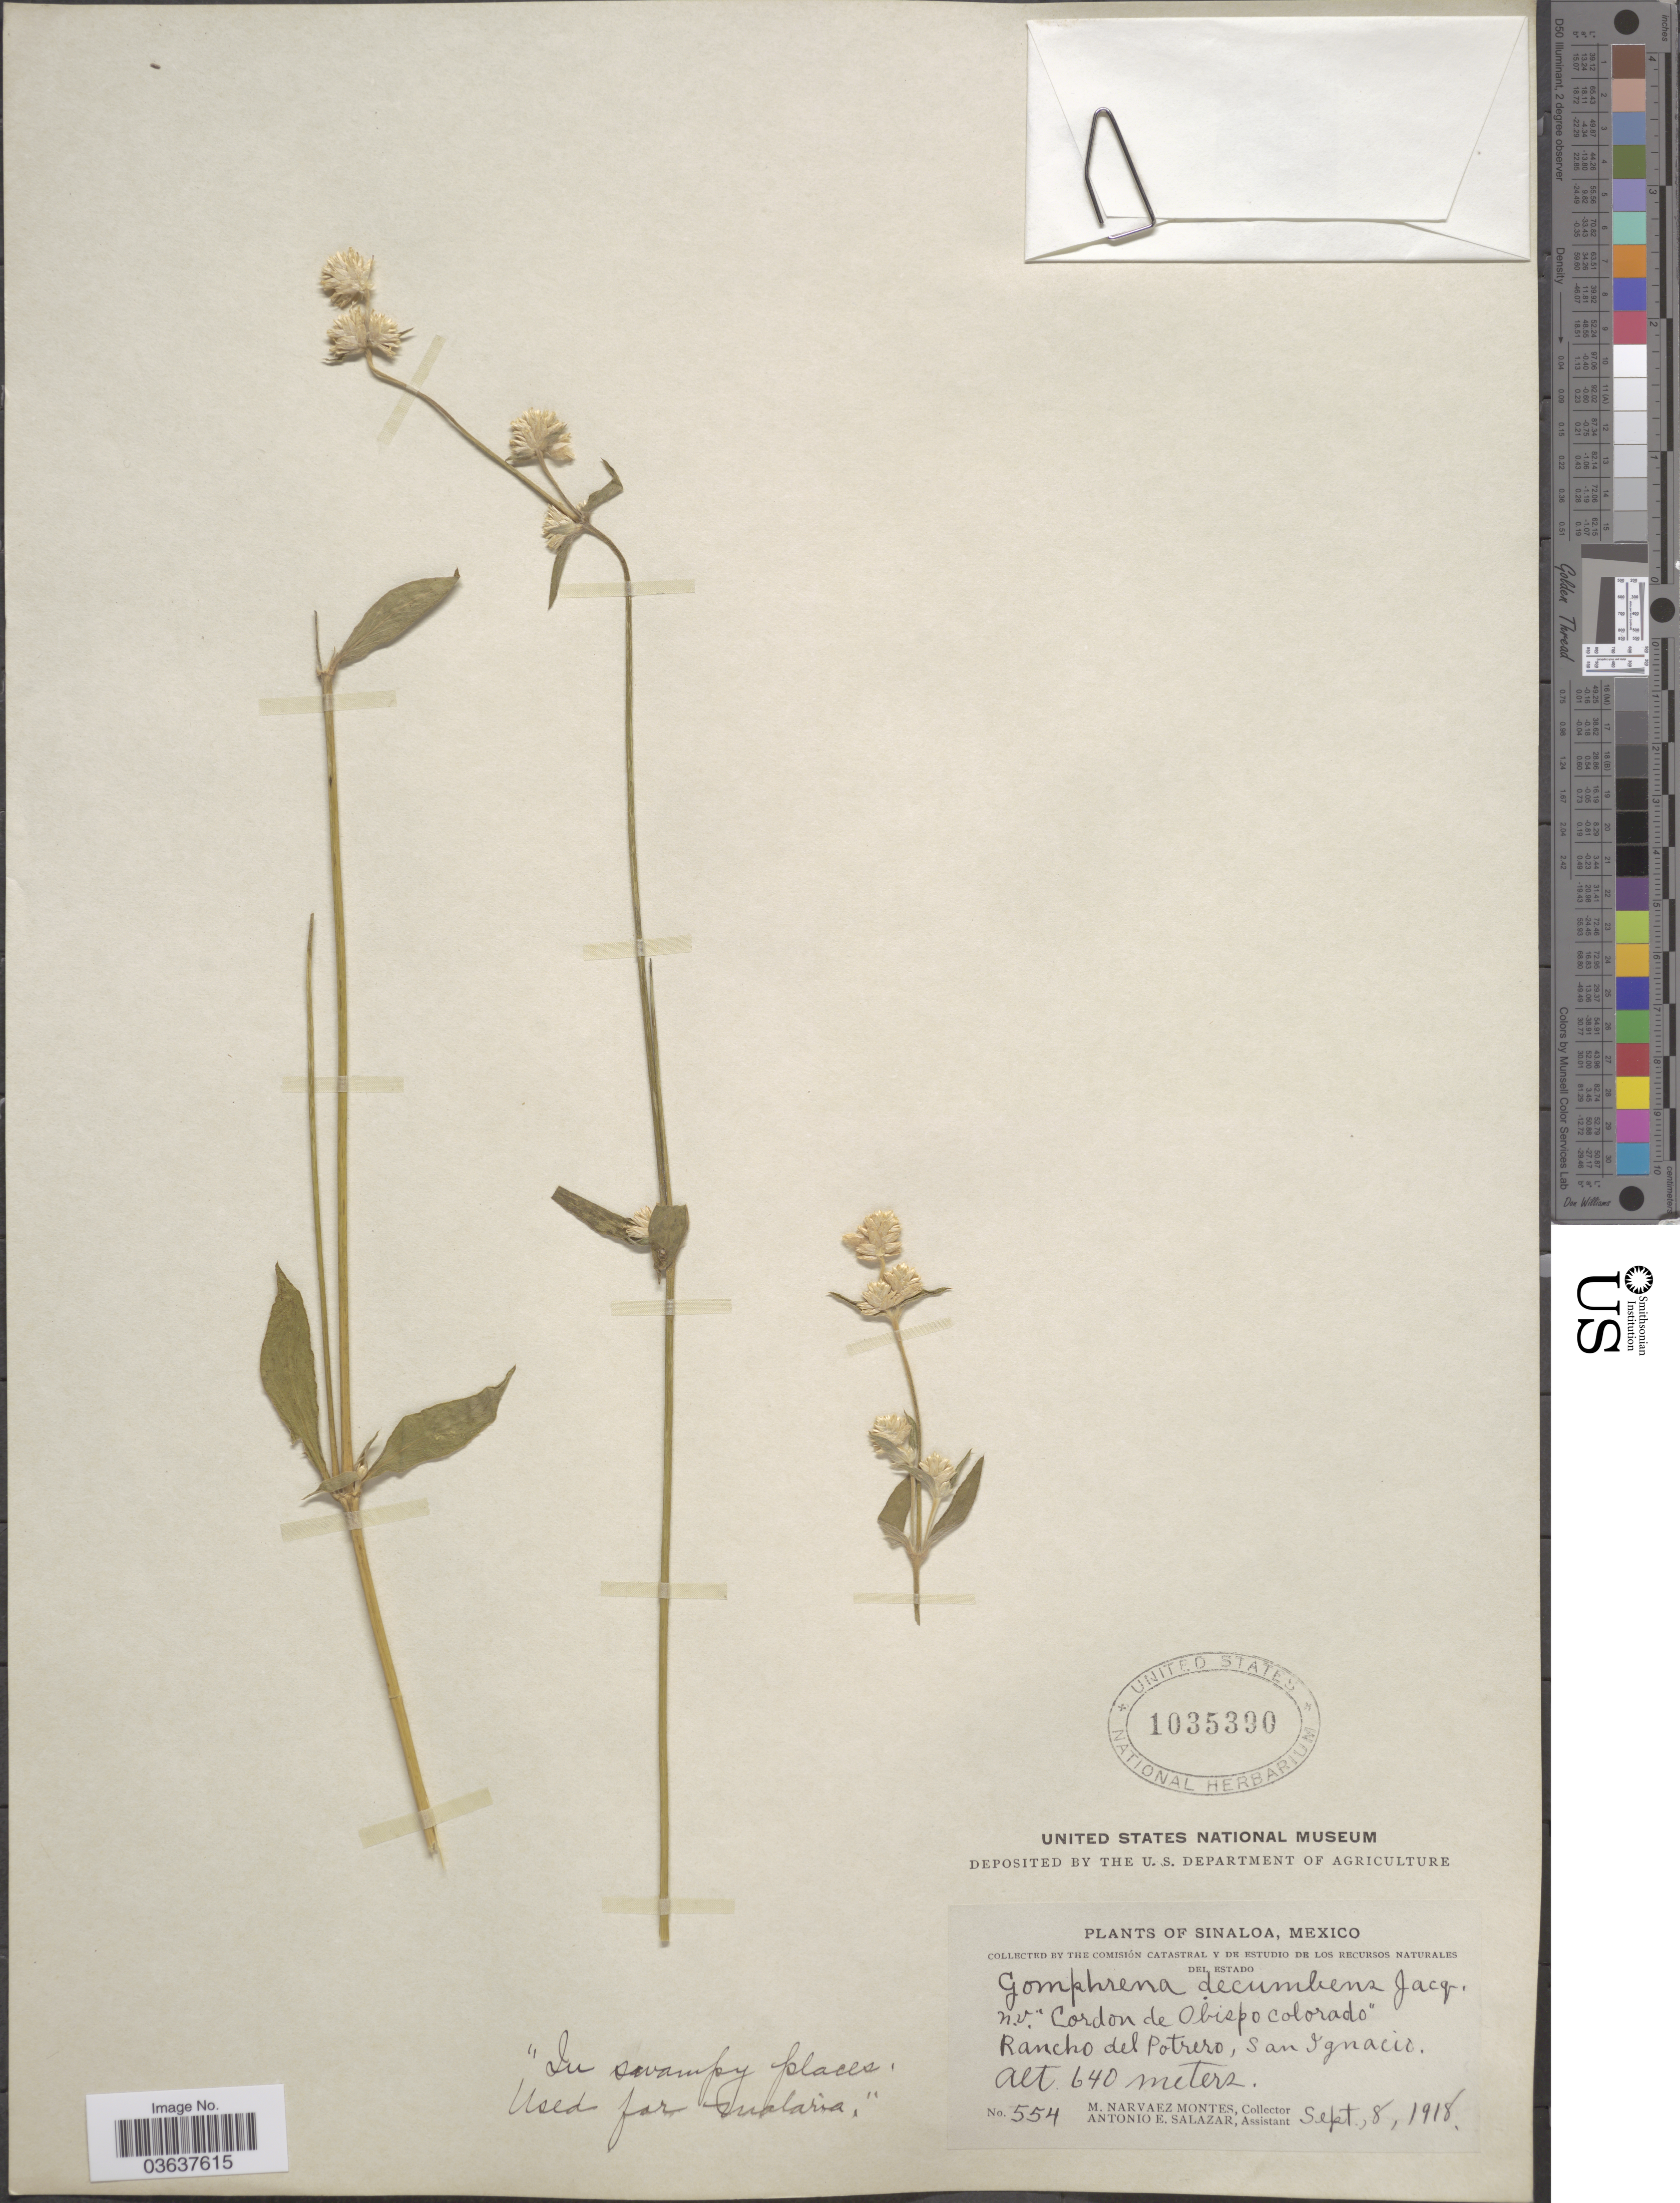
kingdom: Plantae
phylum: Tracheophyta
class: Magnoliopsida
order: Caryophyllales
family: Amaranthaceae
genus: Gomphrena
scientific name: Gomphrena decumbens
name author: Jacq.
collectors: M. Narvaez-Montes & A. E. Salazar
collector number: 554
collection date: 1918-09-08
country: Mexico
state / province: Sinaloa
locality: Cordon de Obispo colorado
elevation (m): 640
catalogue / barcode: US 1035390